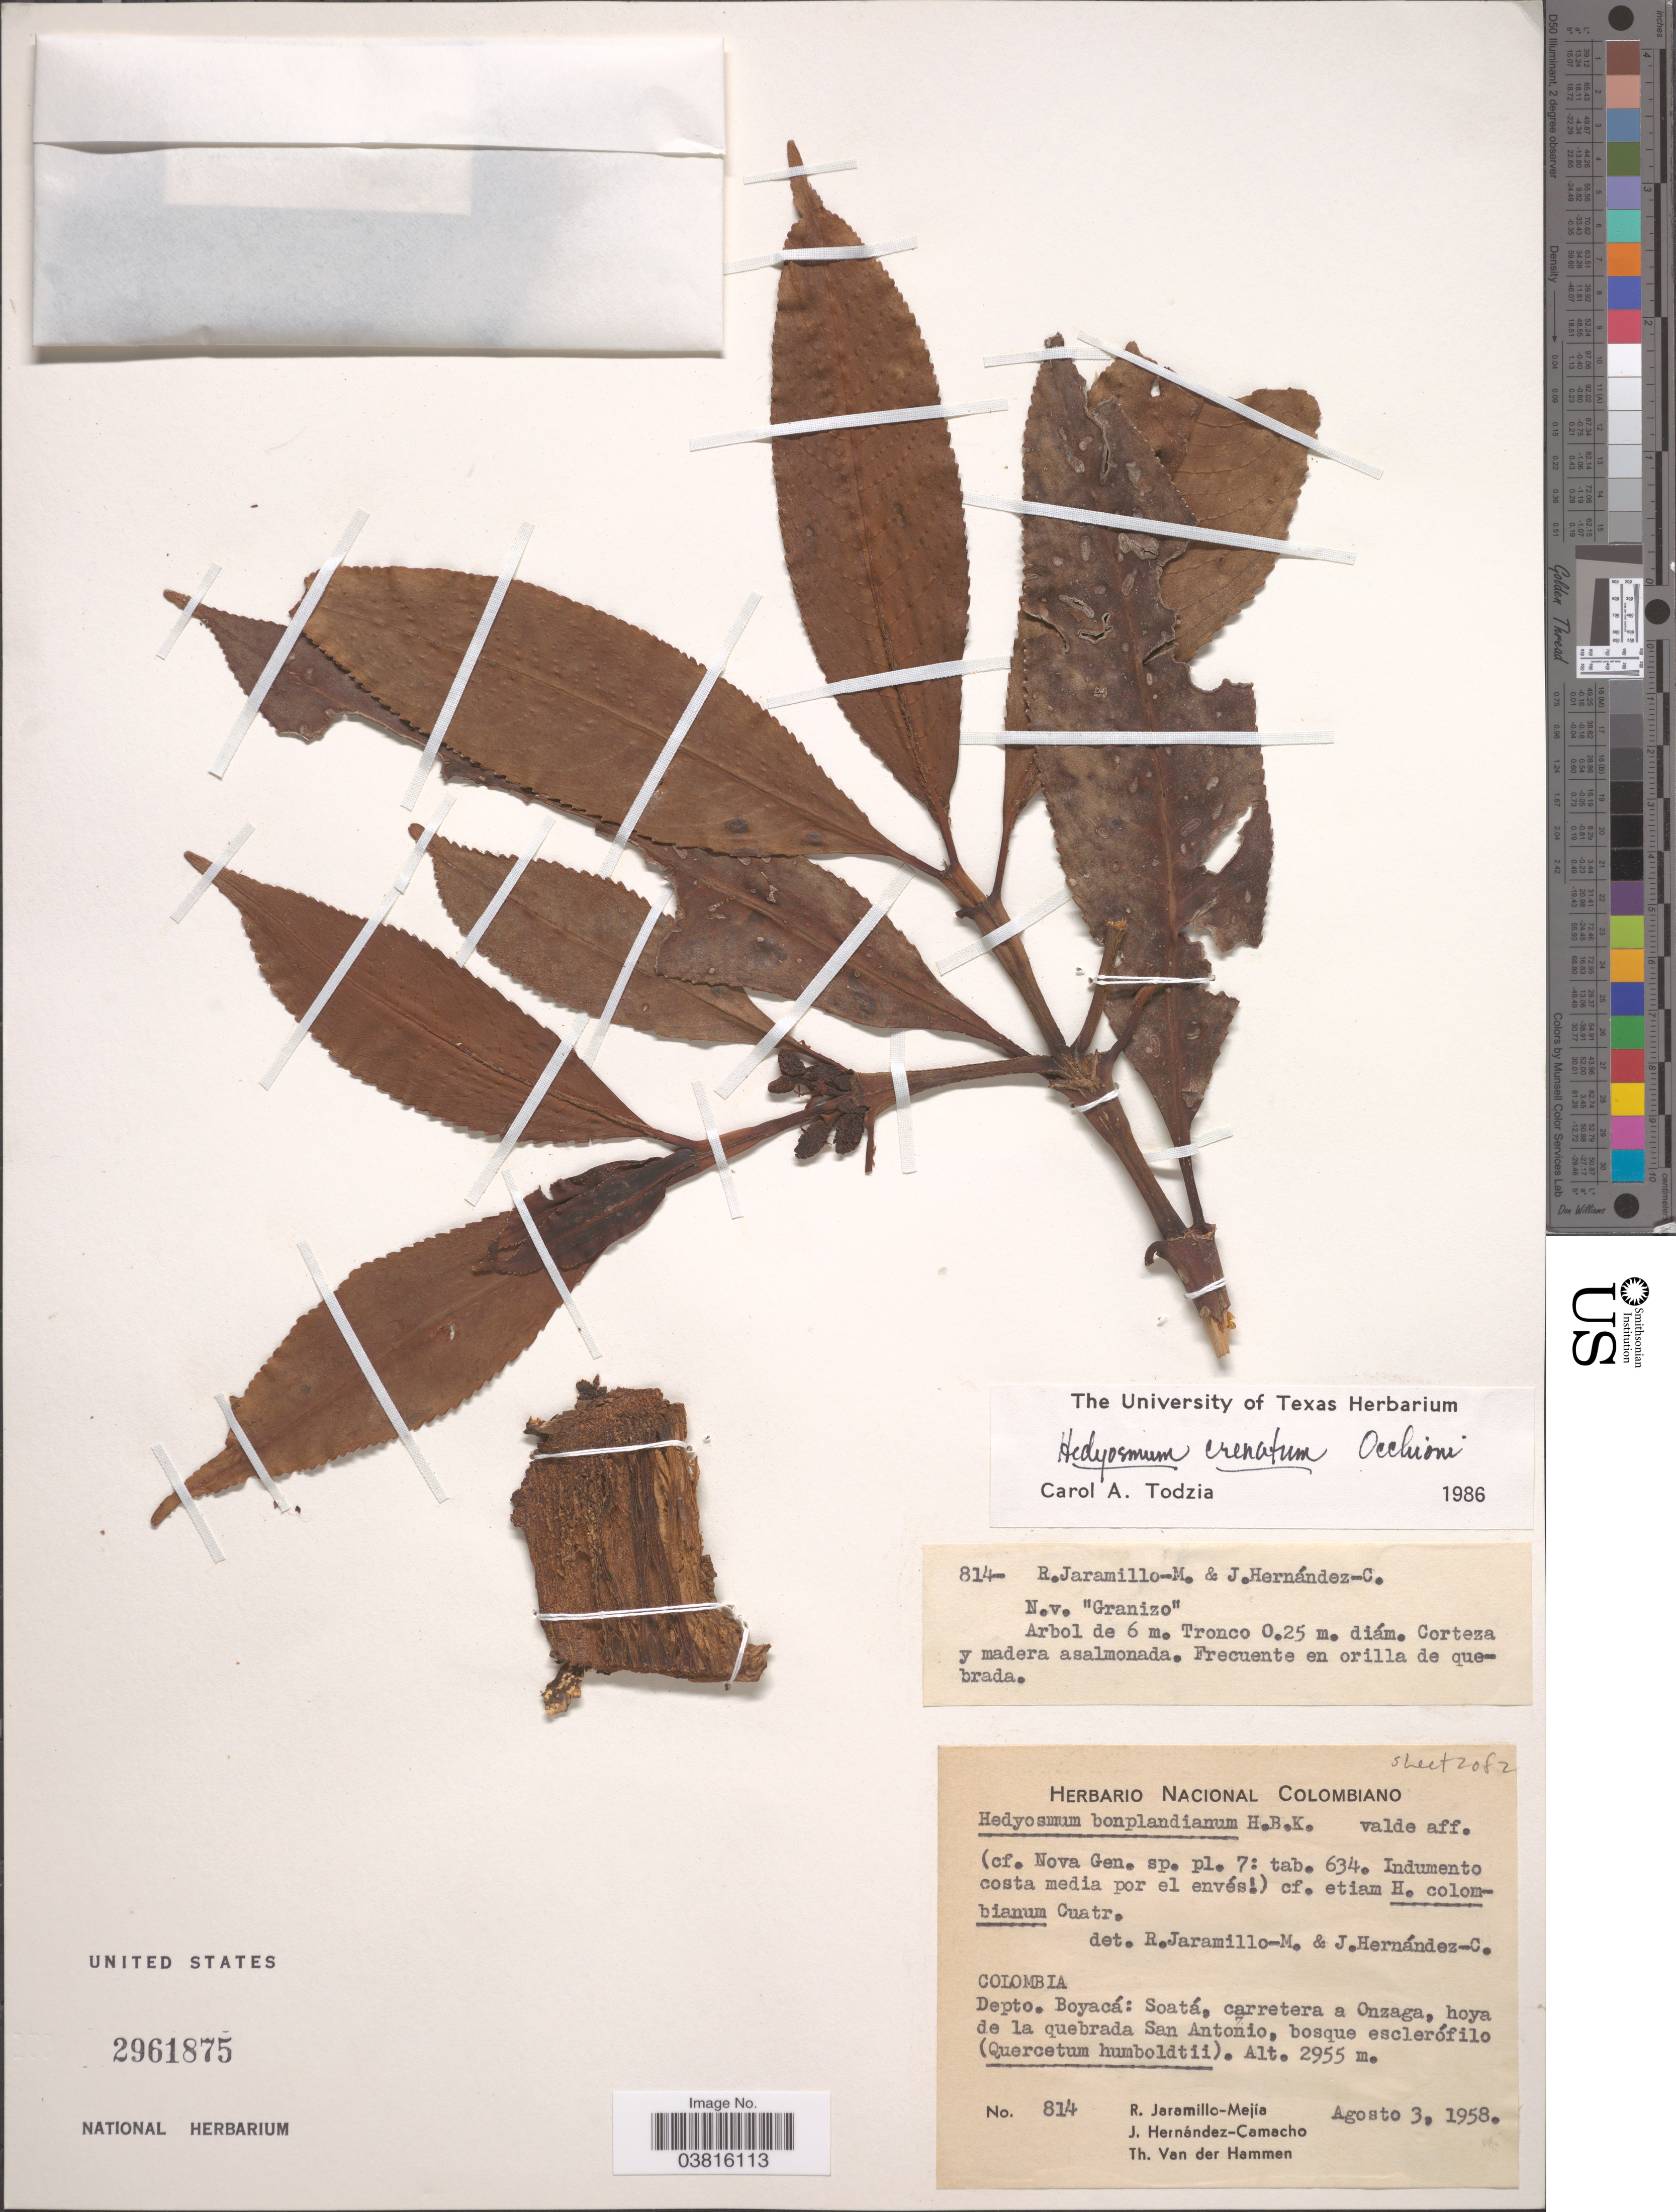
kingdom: Plantae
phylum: Tracheophyta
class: Magnoliopsida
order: Chloranthales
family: Chloranthaceae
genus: Hedyosmum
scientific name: Hedyosmum crenatum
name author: Occhioni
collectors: R. Jaramillo M., J. Hernández-Camacho & T. Van der Hammen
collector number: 814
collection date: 1958-08-03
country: Colombia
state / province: Boyacá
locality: Depto. Boyacá: Soatá, carretera a Onzaga, hoya de la quebrada San Antonio.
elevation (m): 2955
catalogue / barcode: US 2961875